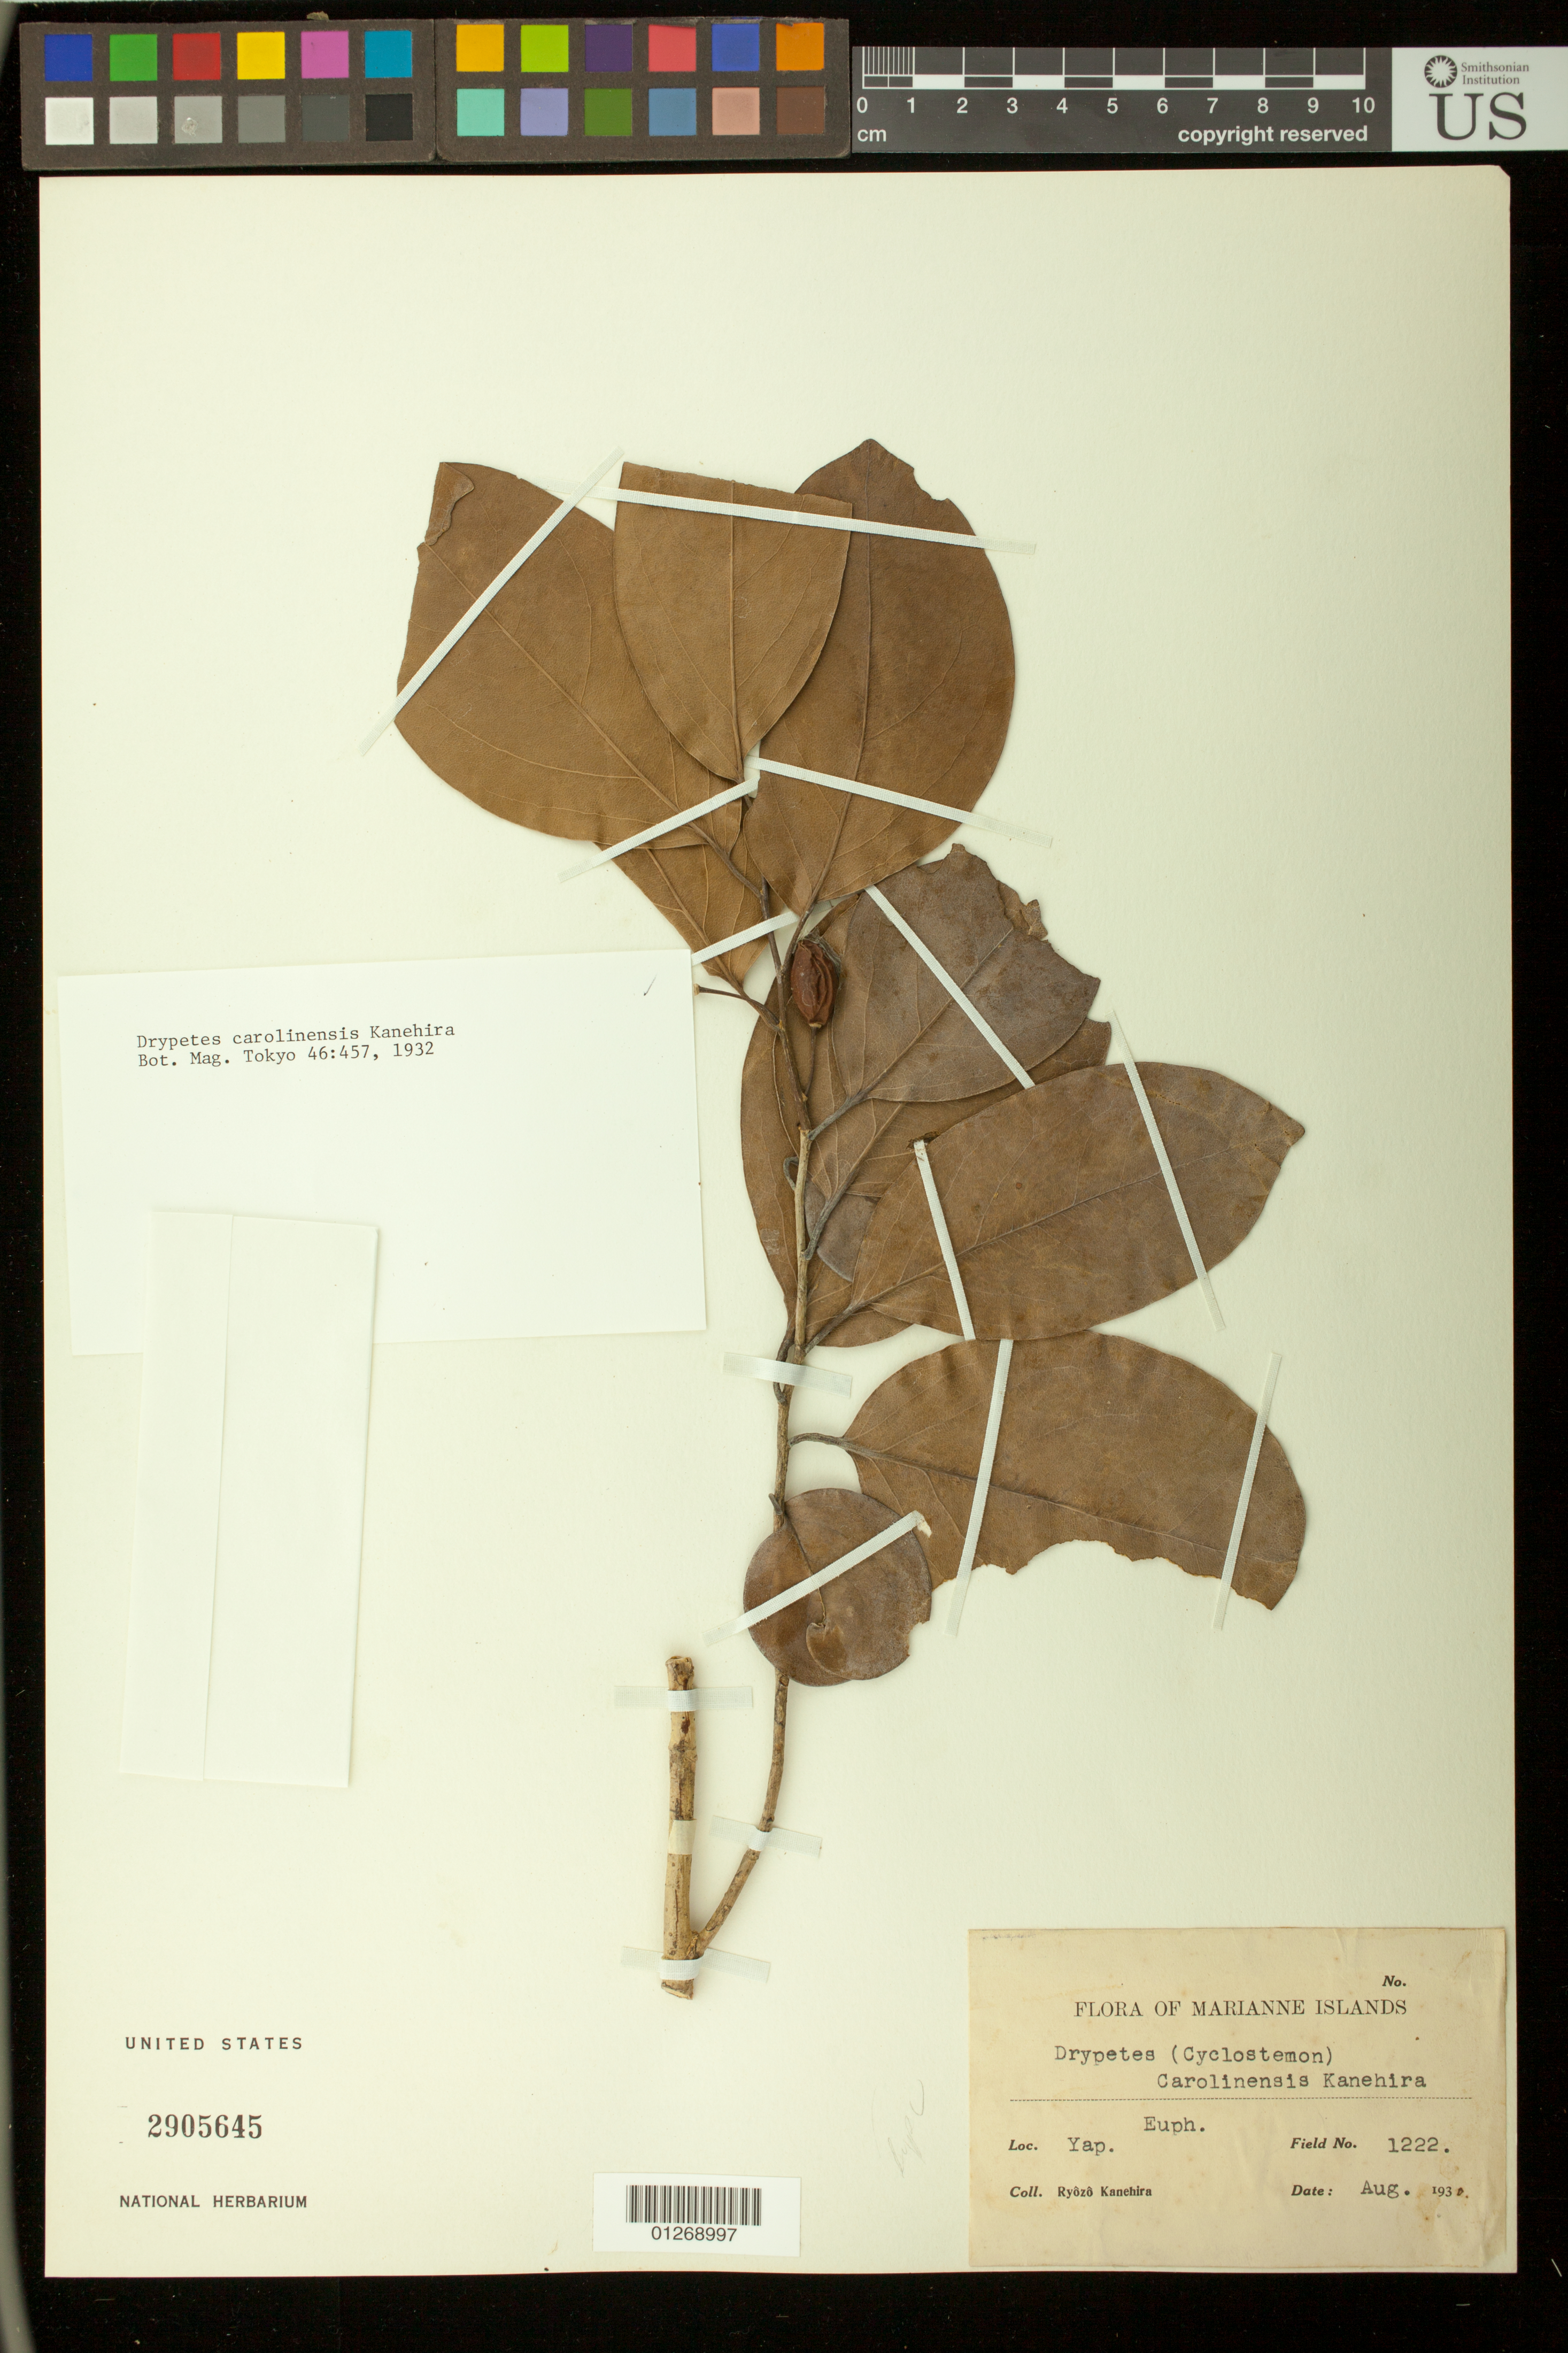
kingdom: Plantae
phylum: Tracheophyta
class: Magnoliopsida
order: Malpighiales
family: Putranjivaceae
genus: Drypetes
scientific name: Drypetes carolinensis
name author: Kaneh.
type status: Isotype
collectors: R. Kanehira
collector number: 1222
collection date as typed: Aug 1930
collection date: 1930-08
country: Micronesia, Federated States of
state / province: Yap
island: Yap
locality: Yap.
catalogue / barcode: US 2905645